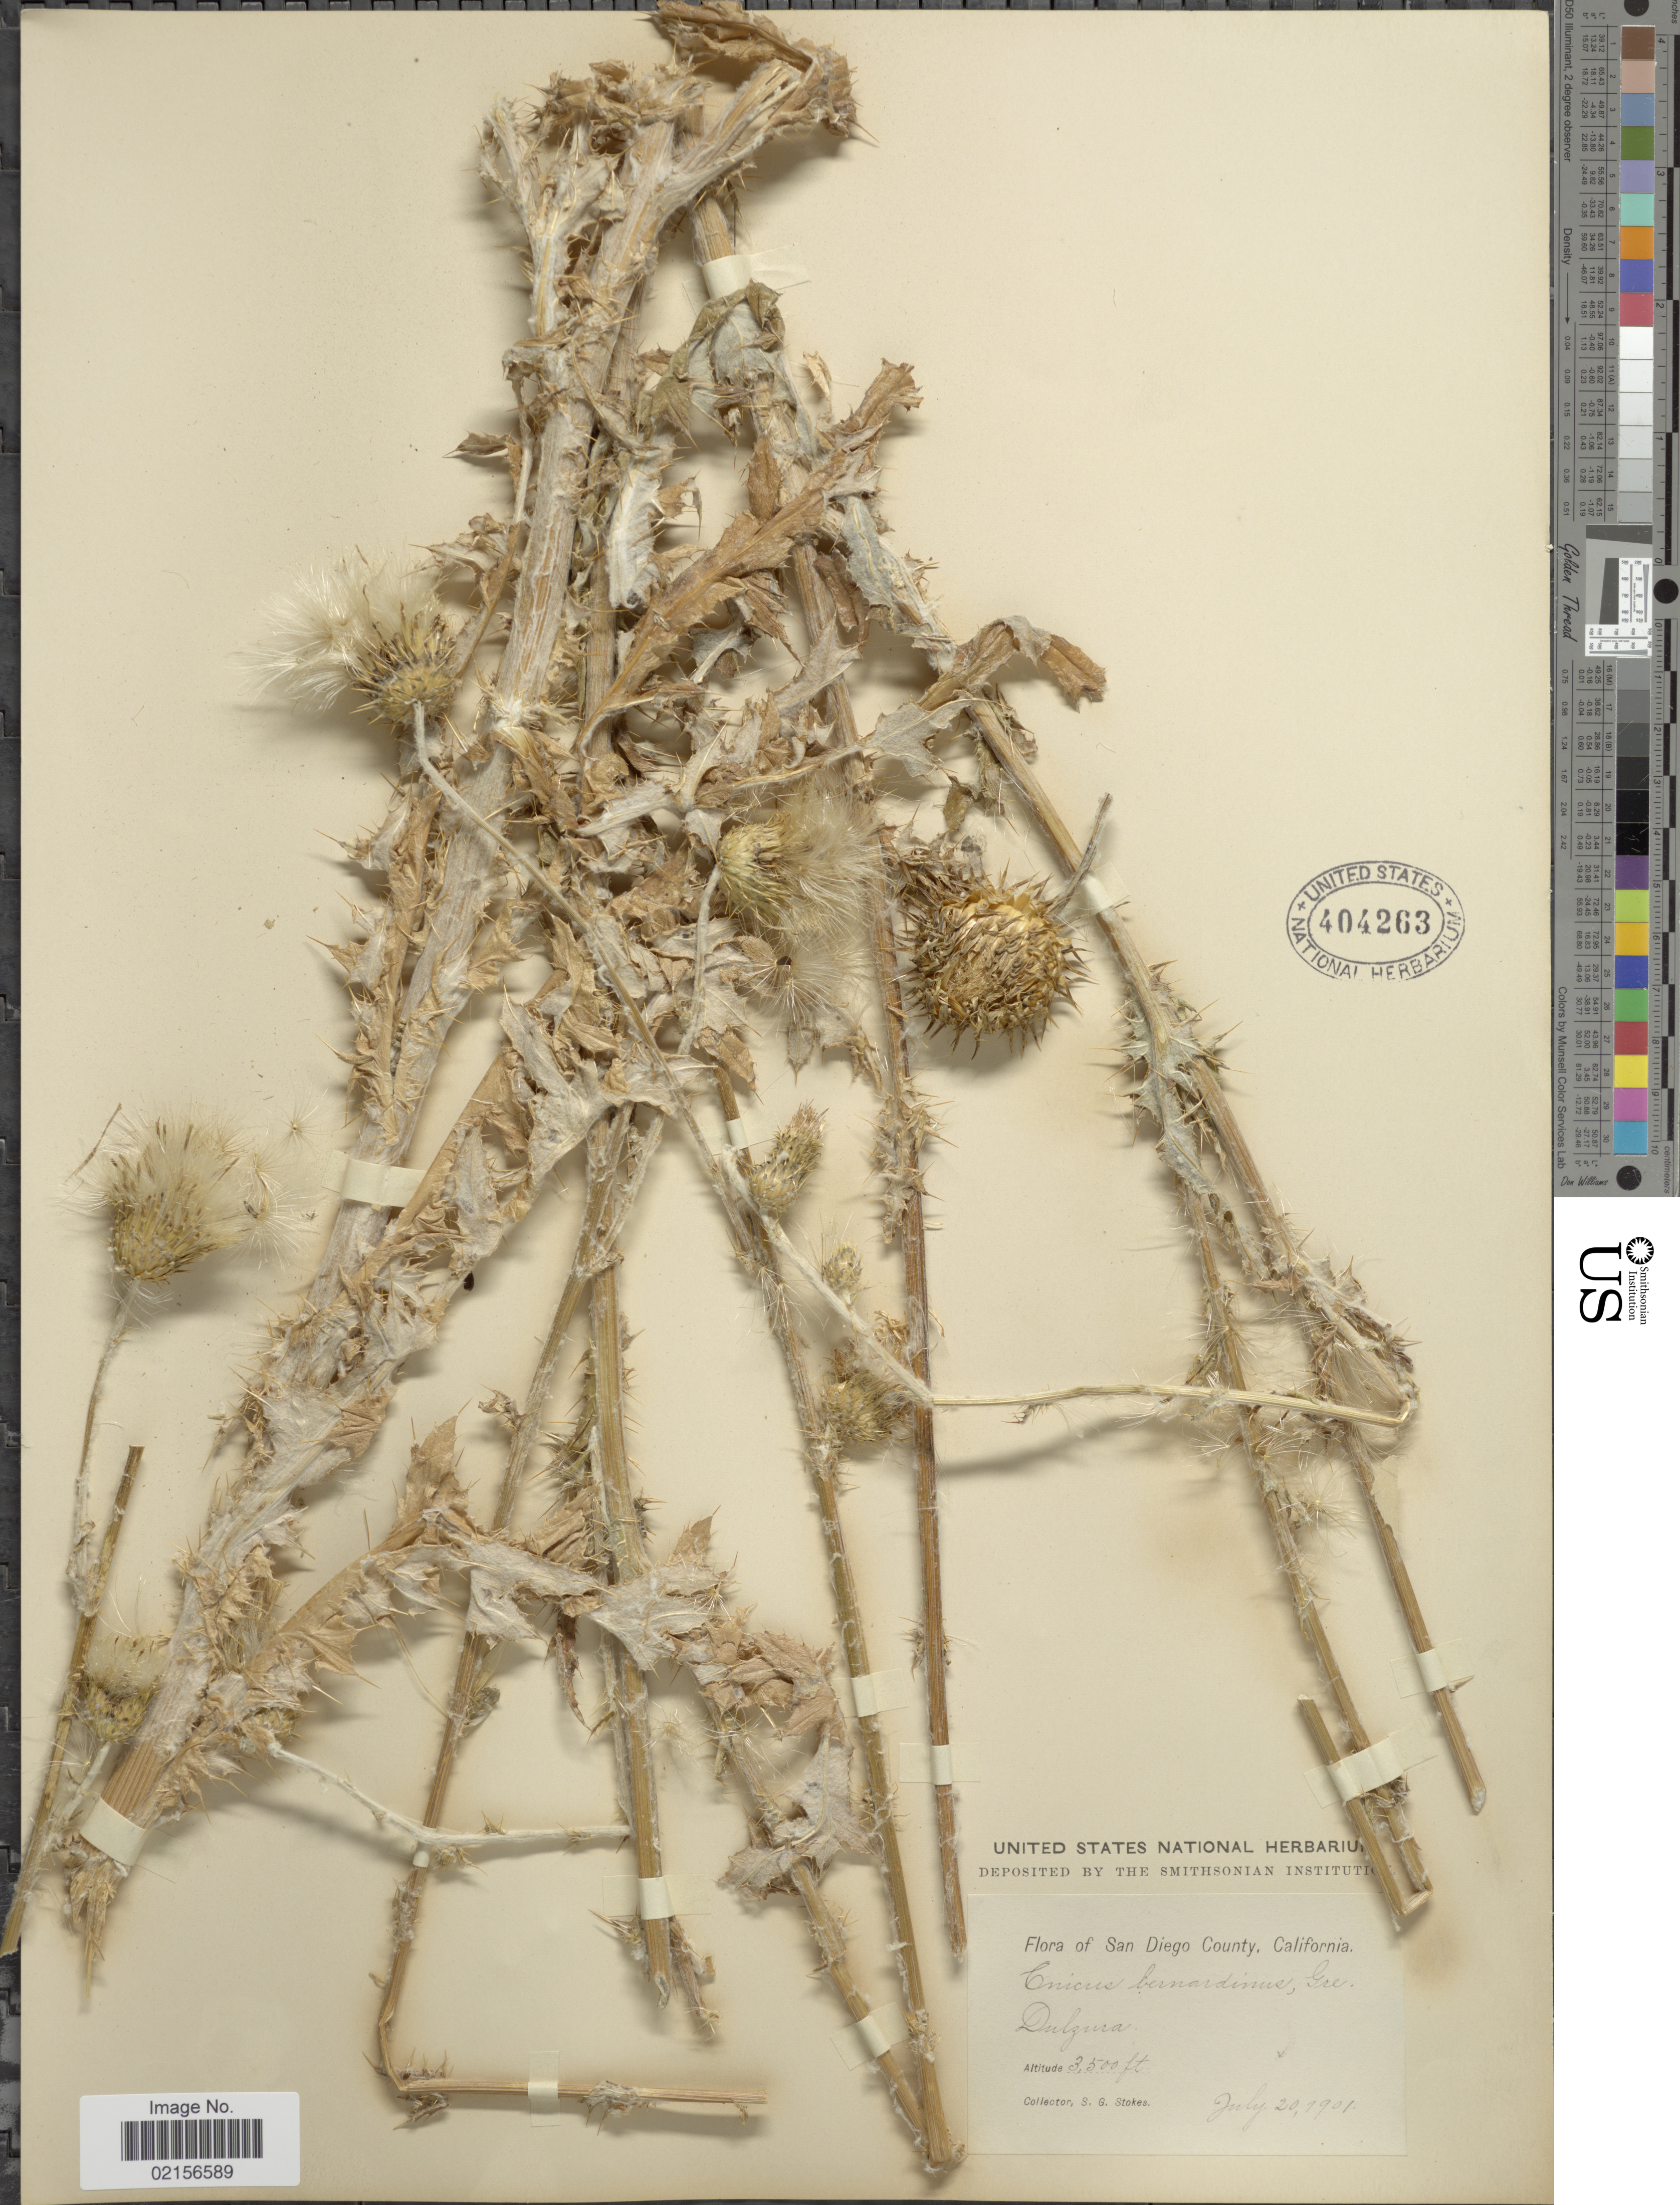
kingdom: Plantae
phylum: Tracheophyta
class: Magnoliopsida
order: Asterales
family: Asteraceae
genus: Cirsium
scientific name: Cirsium occidentale var. californicum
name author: (A. Gray) D.J. Keil & C.E. Turner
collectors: S. G. Stokes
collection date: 1901-07-20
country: United States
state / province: California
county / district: San Diego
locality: San Diego County, Dulzura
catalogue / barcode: US 404263